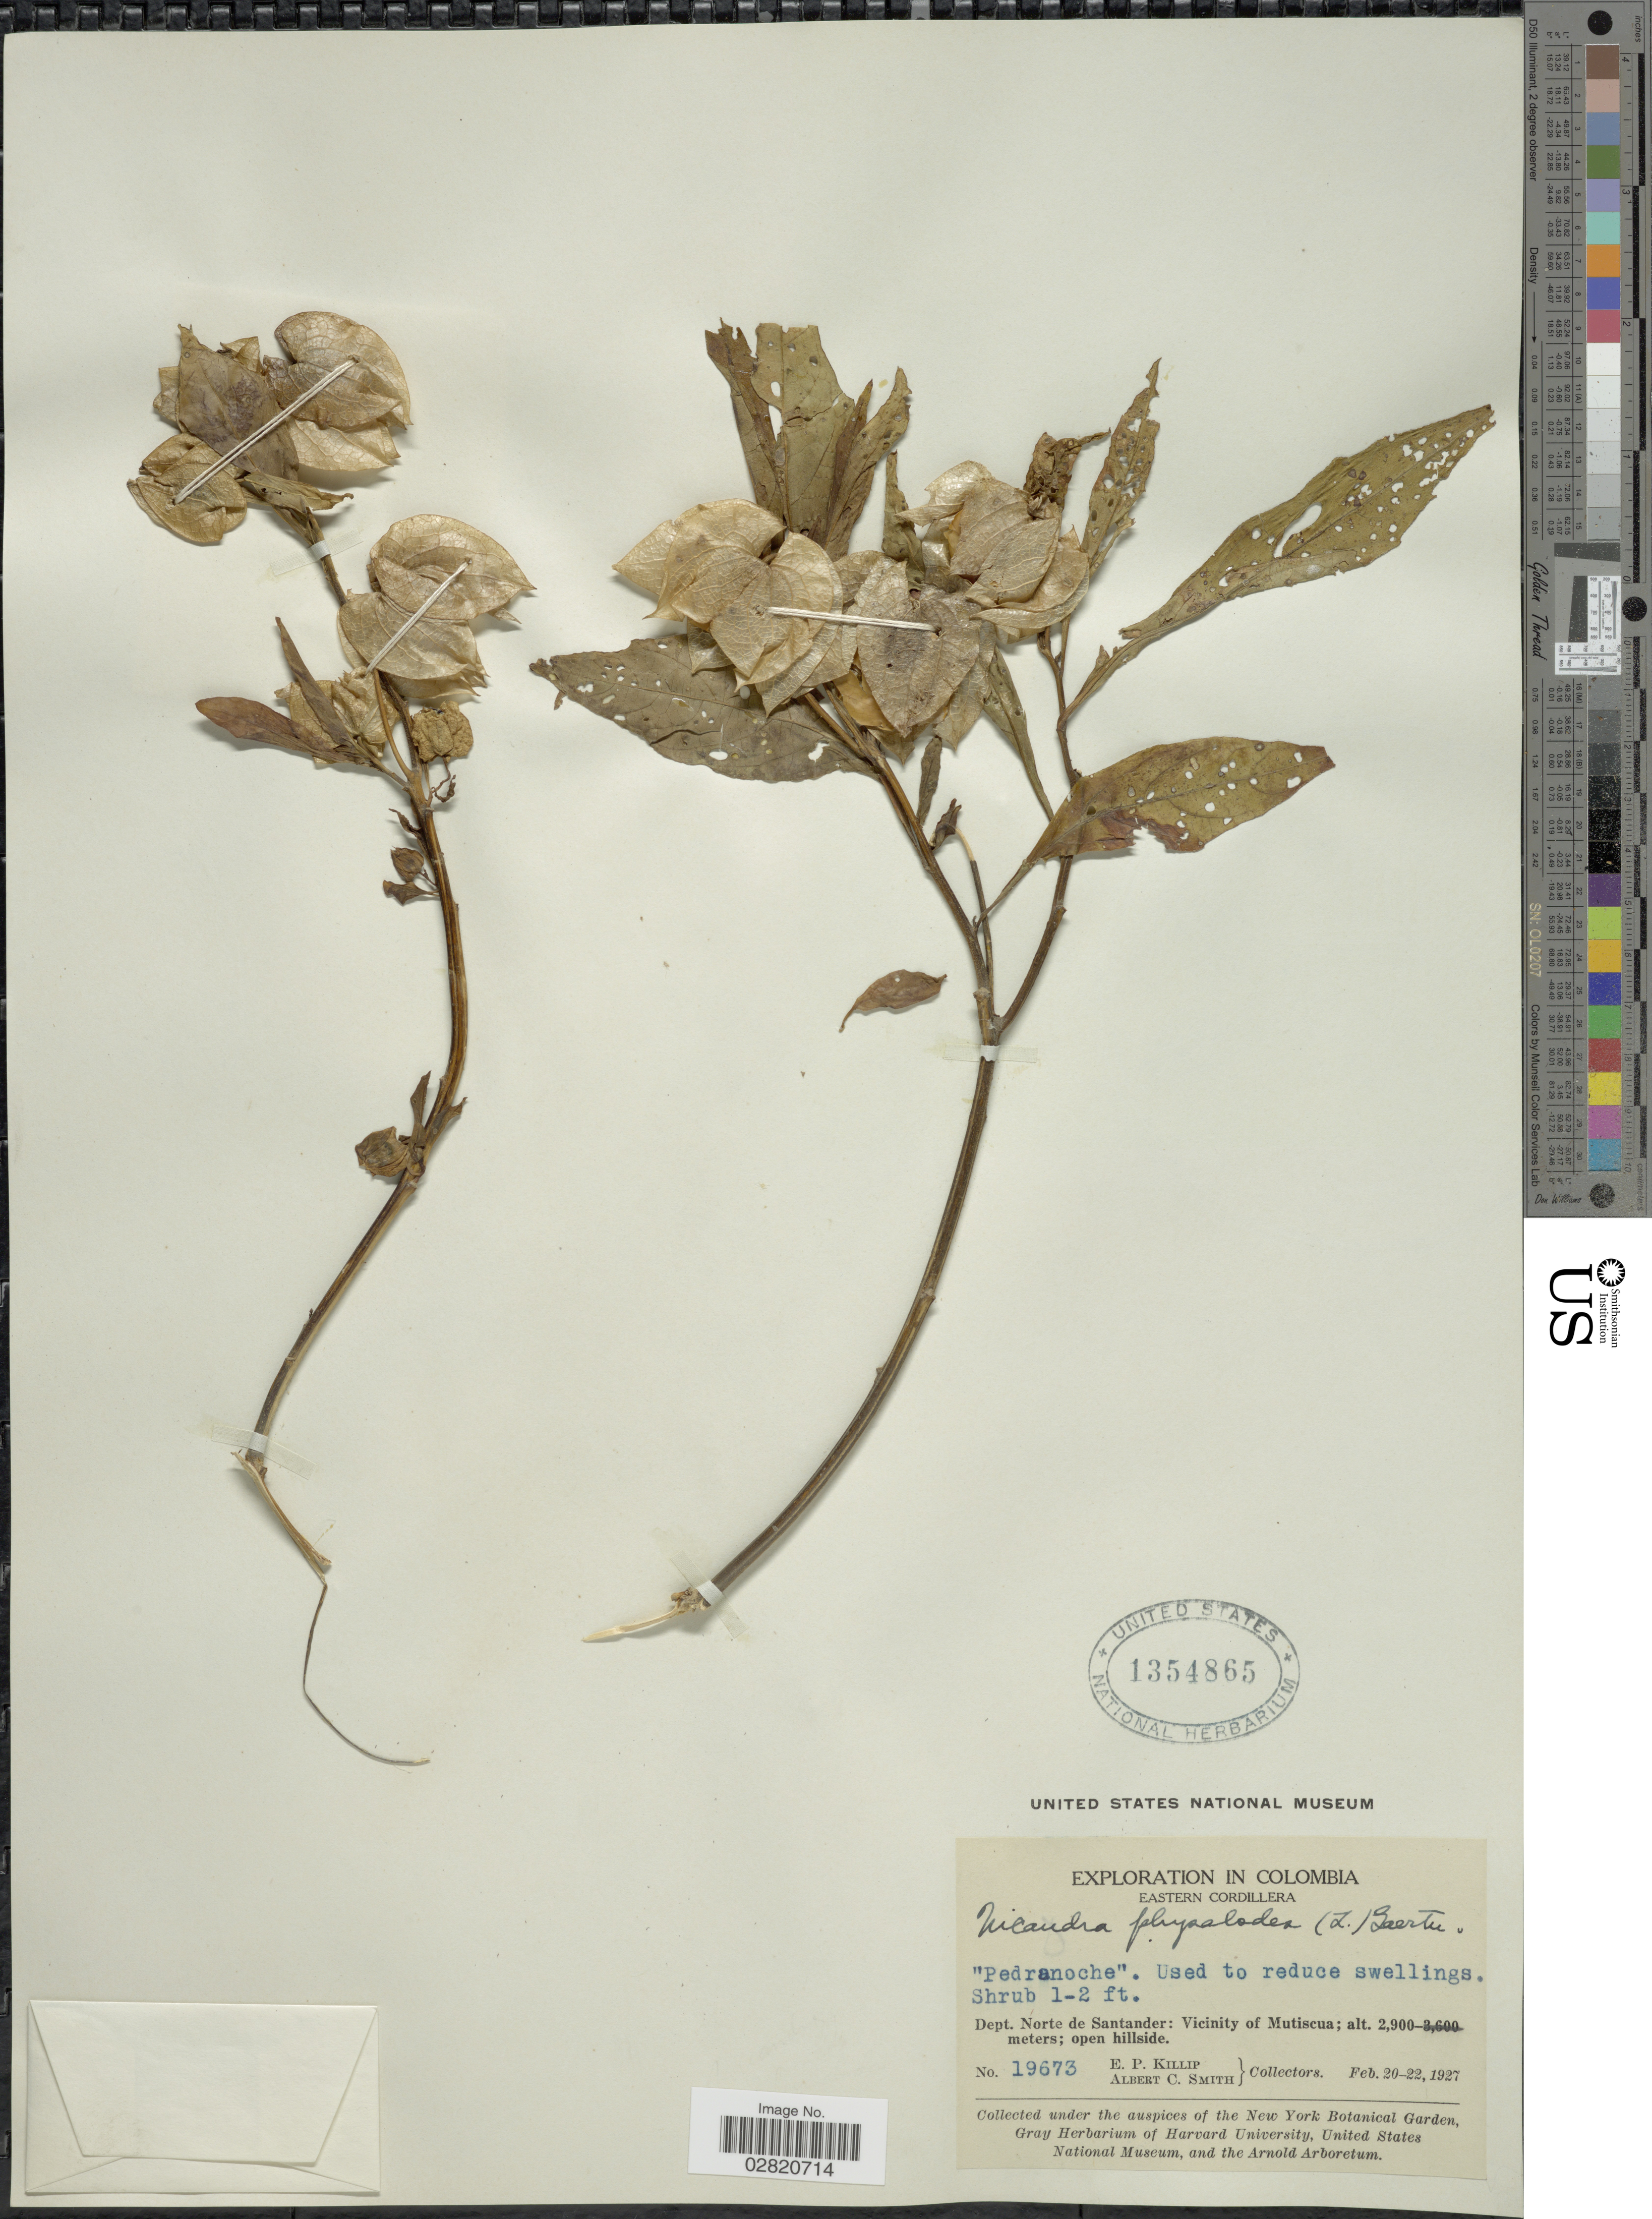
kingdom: Plantae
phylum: Tracheophyta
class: Magnoliopsida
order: Solanales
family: Solanaceae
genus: Nicandra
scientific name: Nicandra physalodes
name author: (L.) Gaertn.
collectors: E. P. Killip & A. C. Smith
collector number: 19673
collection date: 1927-02-20/1927-02-22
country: Colombia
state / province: Norte de Santander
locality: Eastern Cordillera. Dept. Norte de Santander: Vicinity of Mutiscua.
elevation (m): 2900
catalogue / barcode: US 1354865